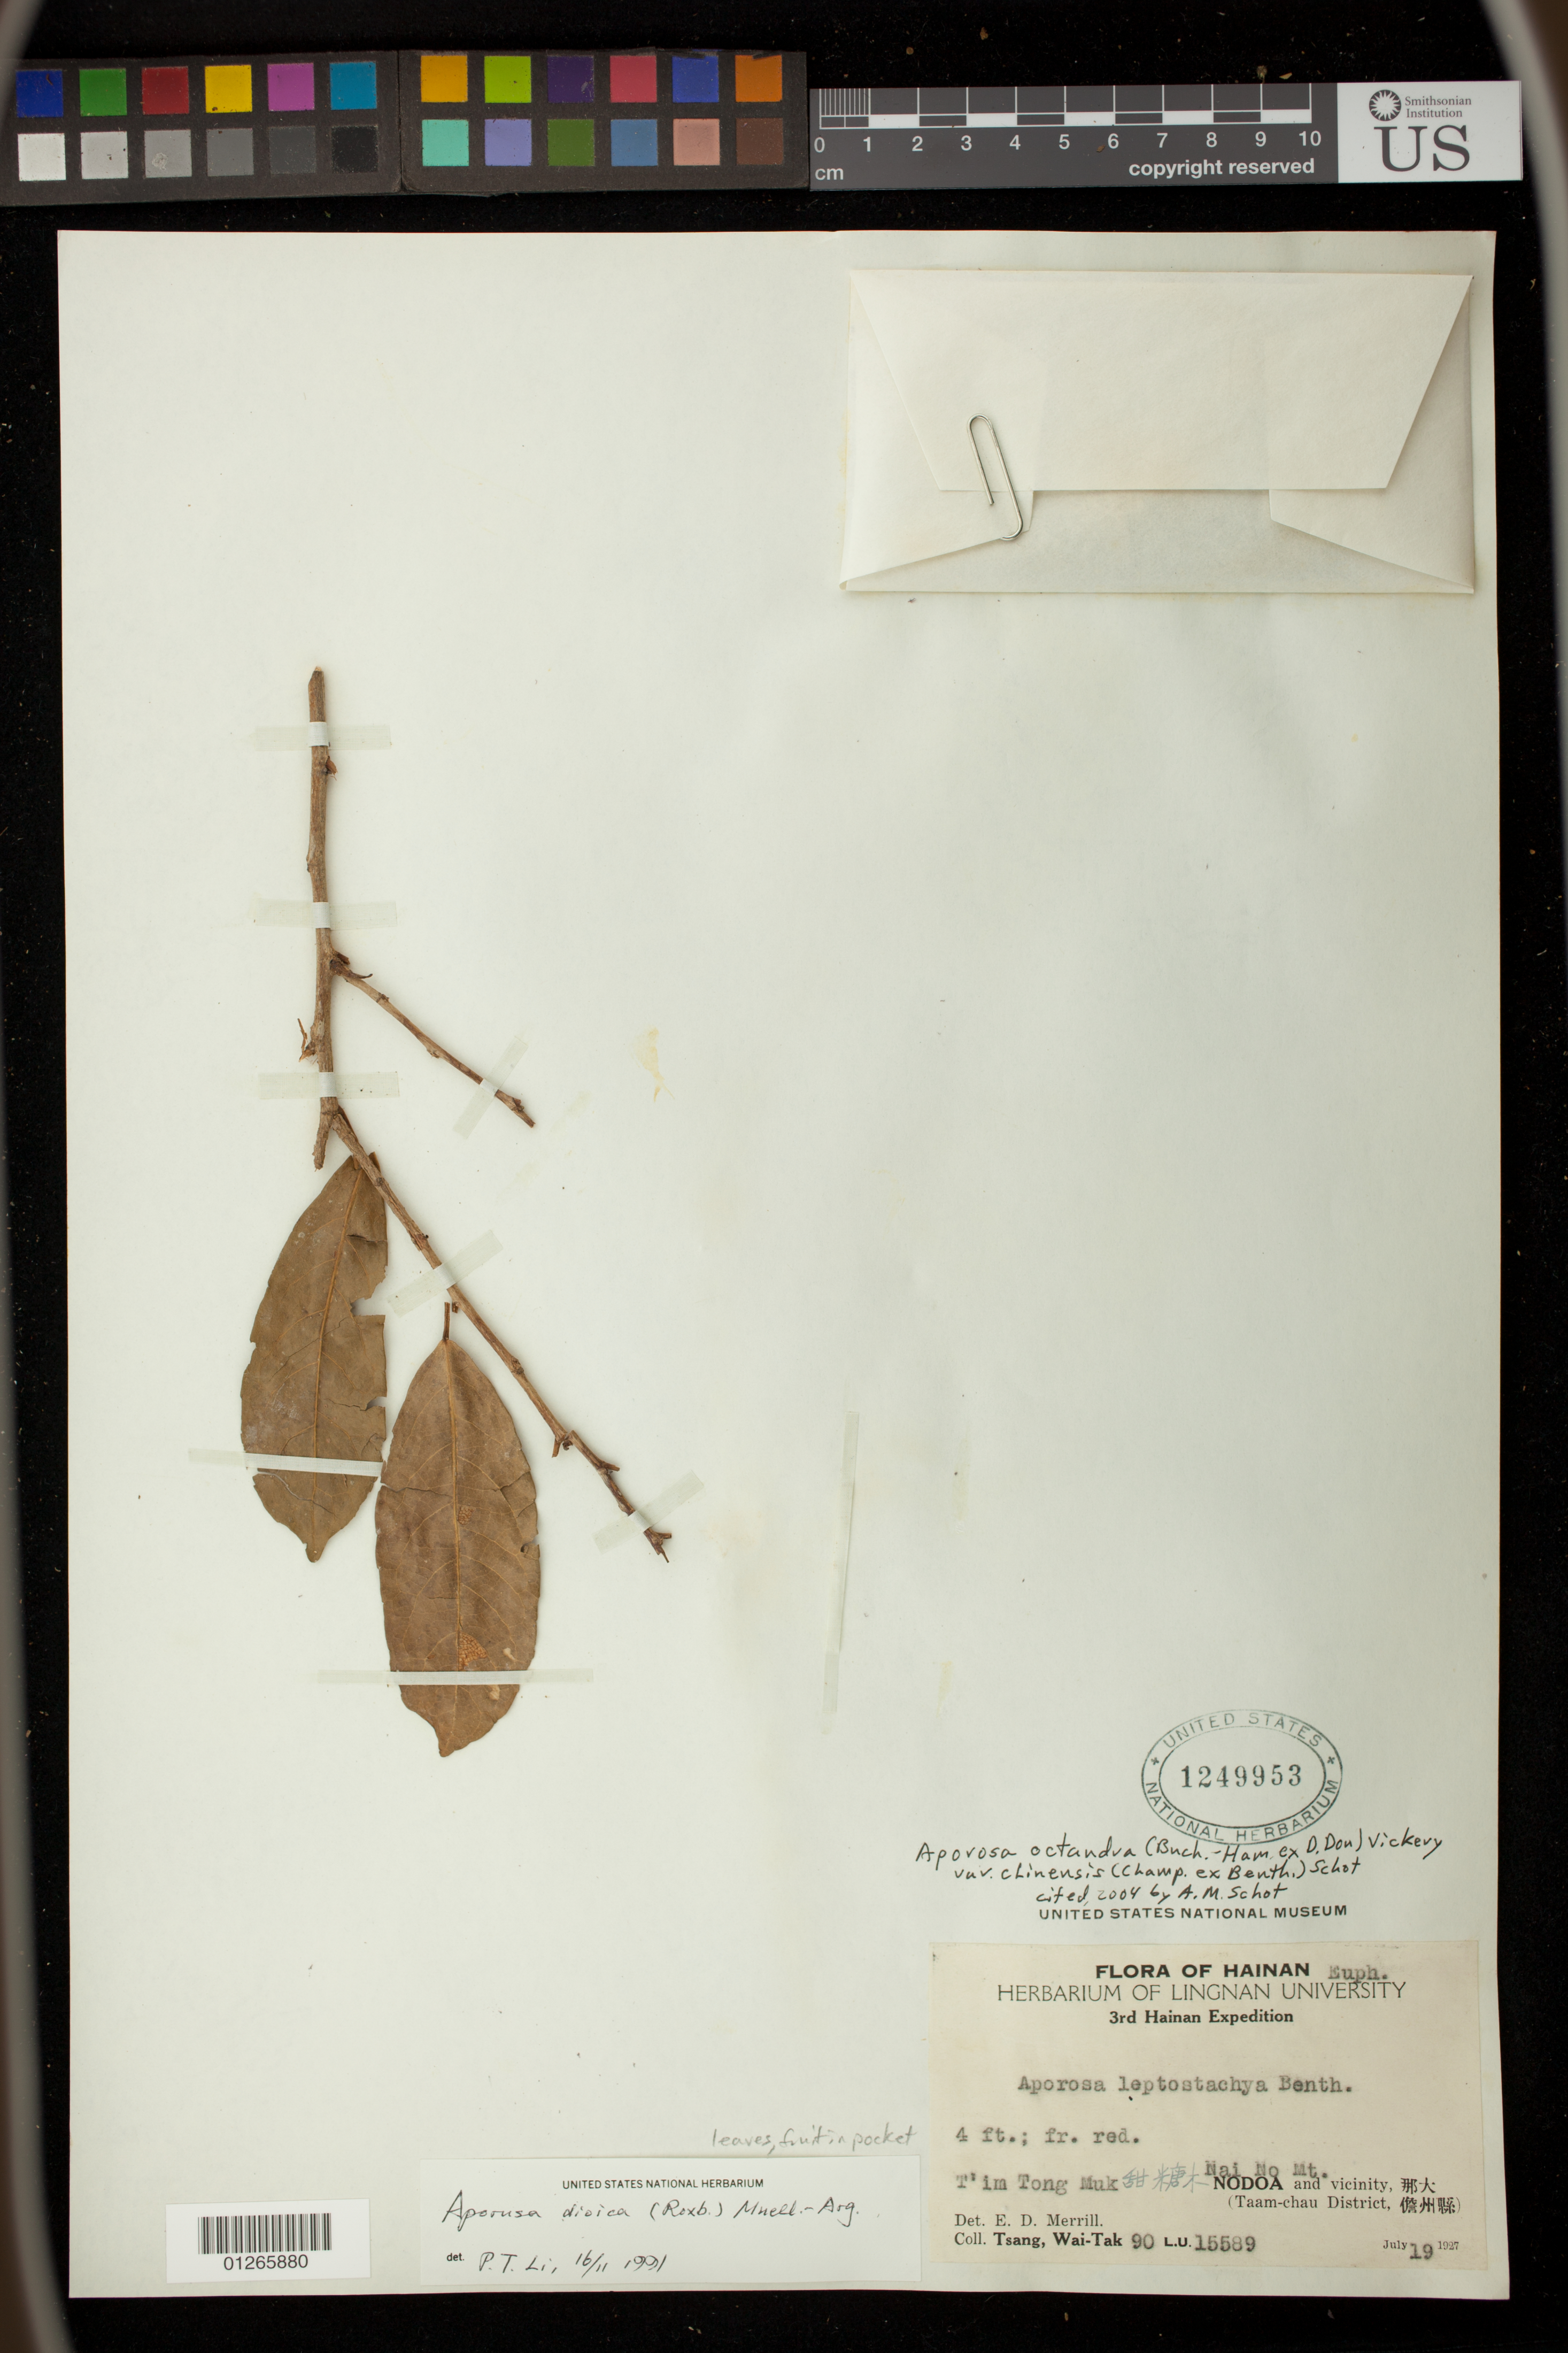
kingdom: Plantae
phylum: Tracheophyta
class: Magnoliopsida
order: Malpighiales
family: Phyllanthaceae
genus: Aporosa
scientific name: Aporosa octandra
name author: (Buch.-Ham. & D. Don) Vickery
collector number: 90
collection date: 1927-07-19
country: China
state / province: Hainan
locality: Nai No Mt.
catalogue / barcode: US 1249953